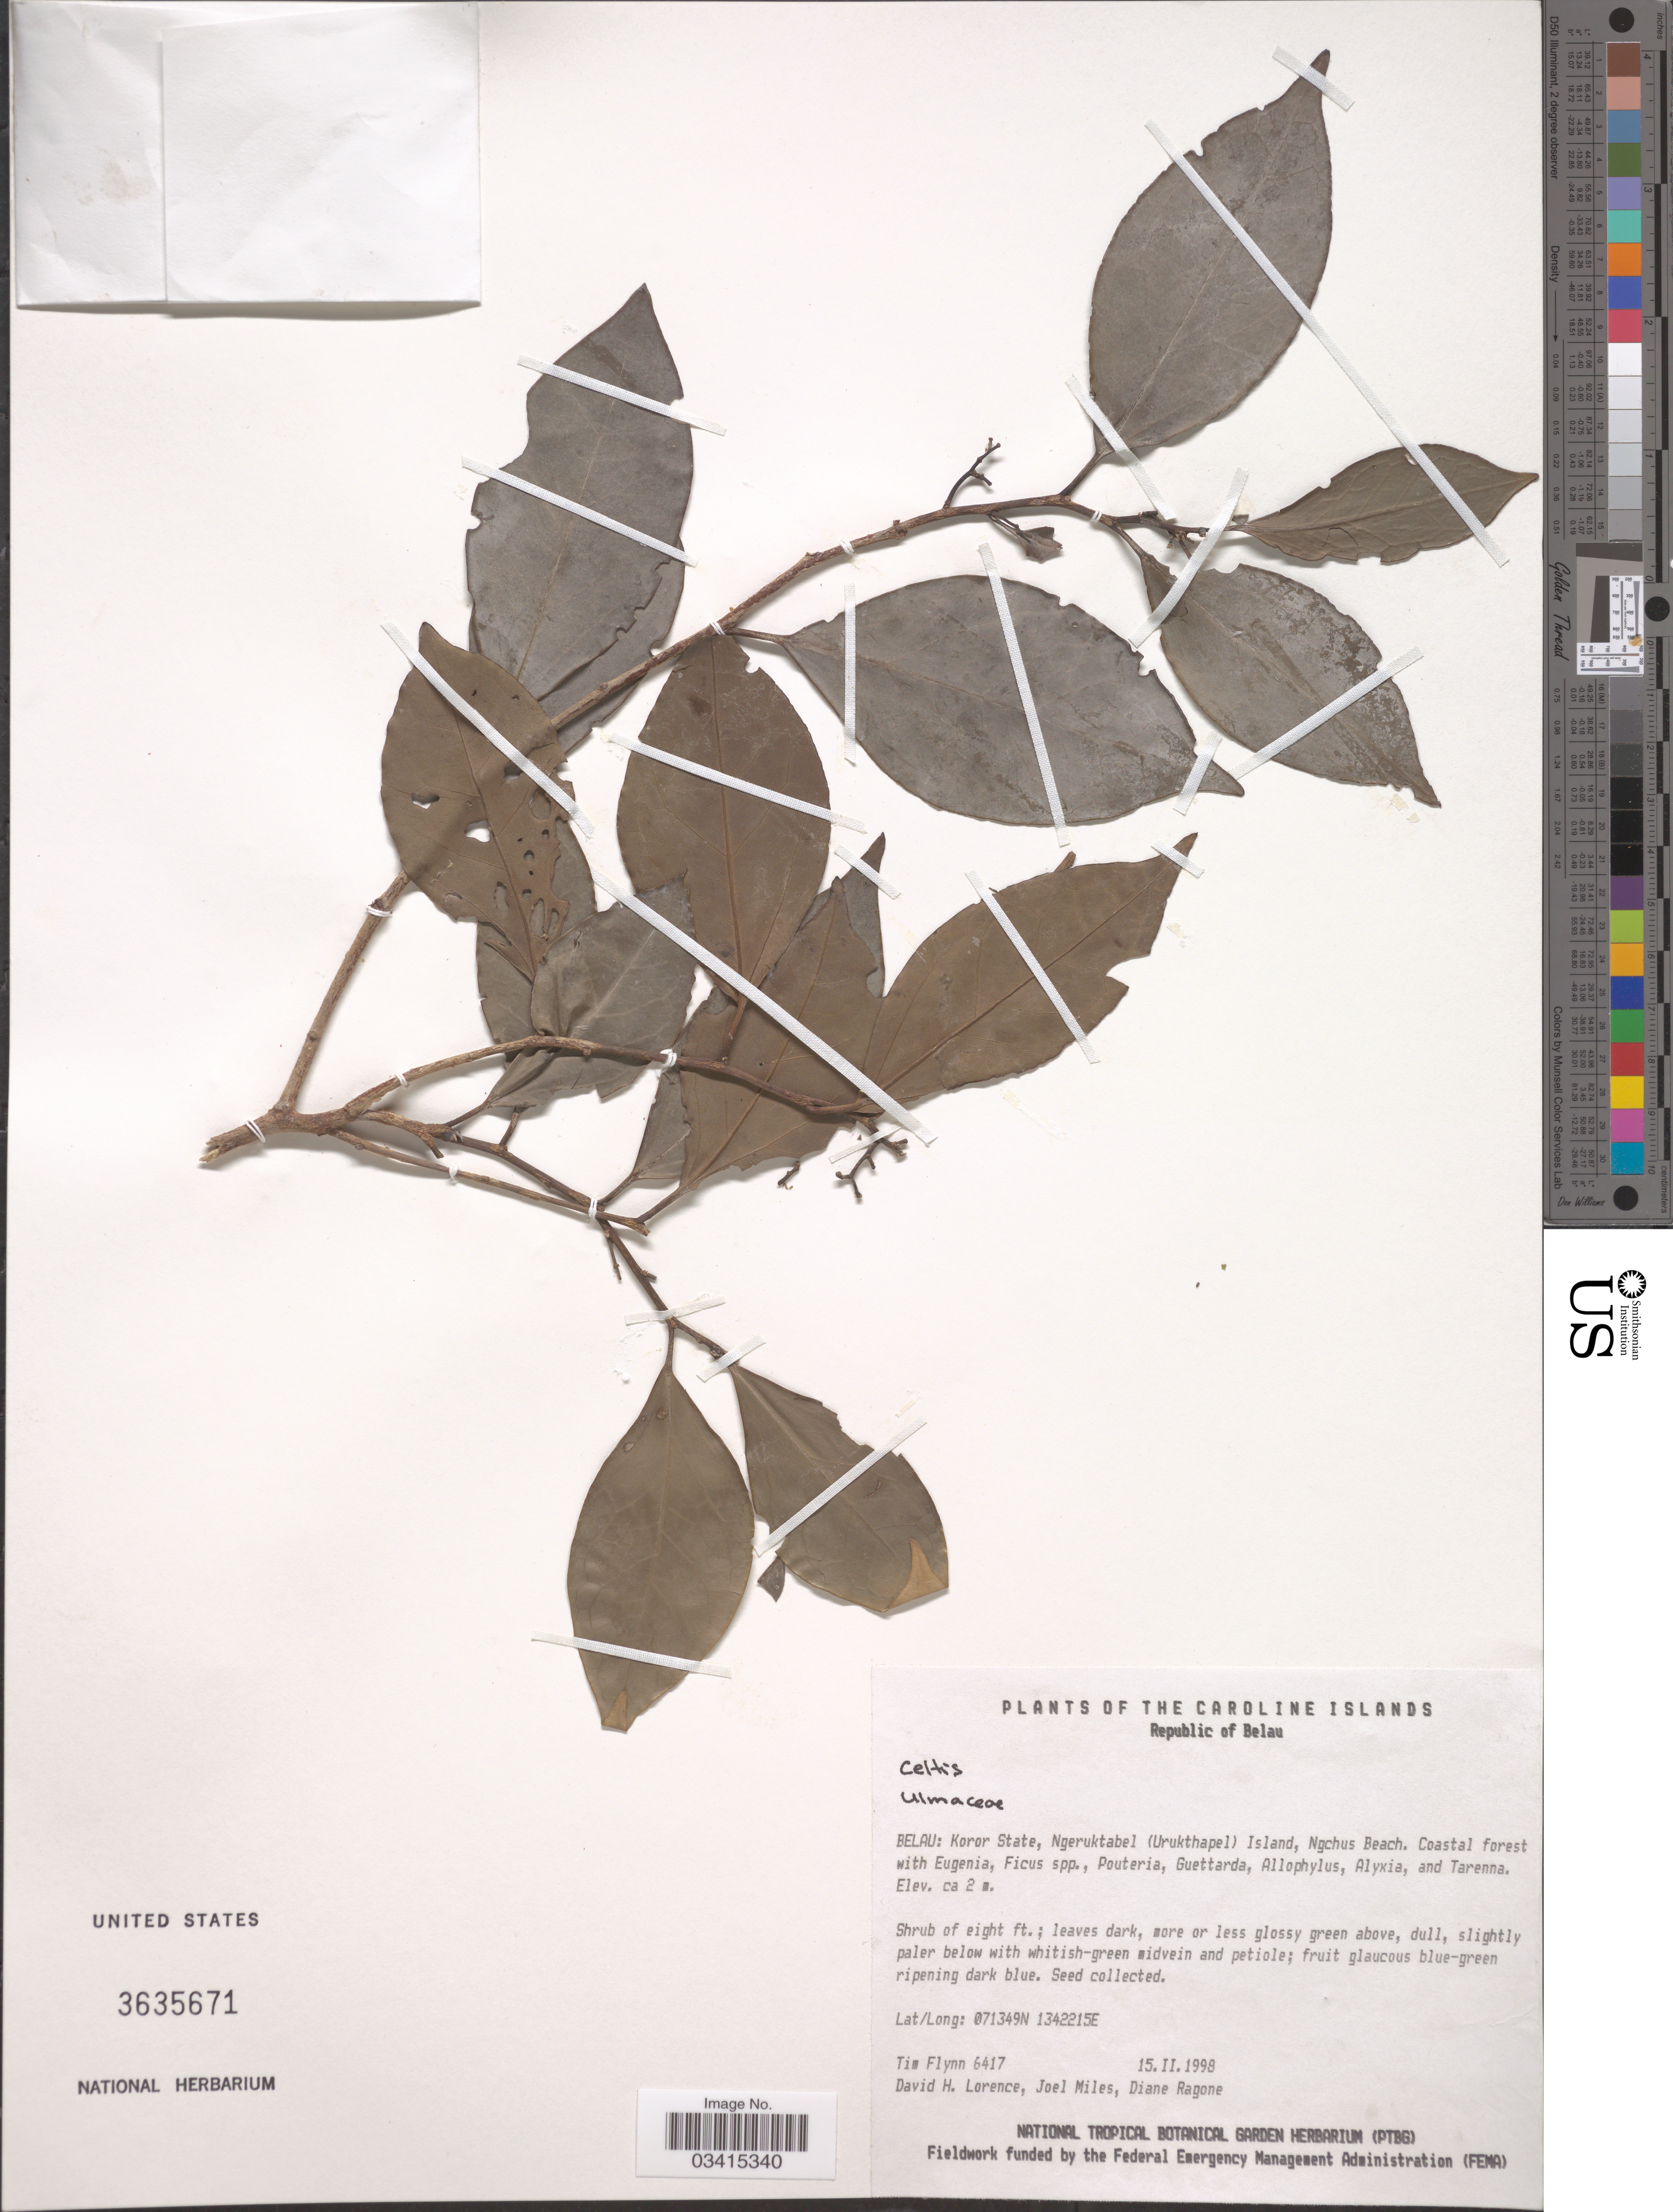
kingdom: Plantae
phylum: Tracheophyta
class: Magnoliopsida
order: Rosales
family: Cannabaceae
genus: Celtis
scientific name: Celtis sp.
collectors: T. Flynn, D. Lorence, J. Miles & D. Ragone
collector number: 6417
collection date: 1998-02-15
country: Palau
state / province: Koror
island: Ngeruktabel [Urukthapel]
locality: The Caroline Islands. Belau: Koror State, Ngeruktabel (Urukthapel) Island, Ngchus Beach.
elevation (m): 2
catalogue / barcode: US 3635671